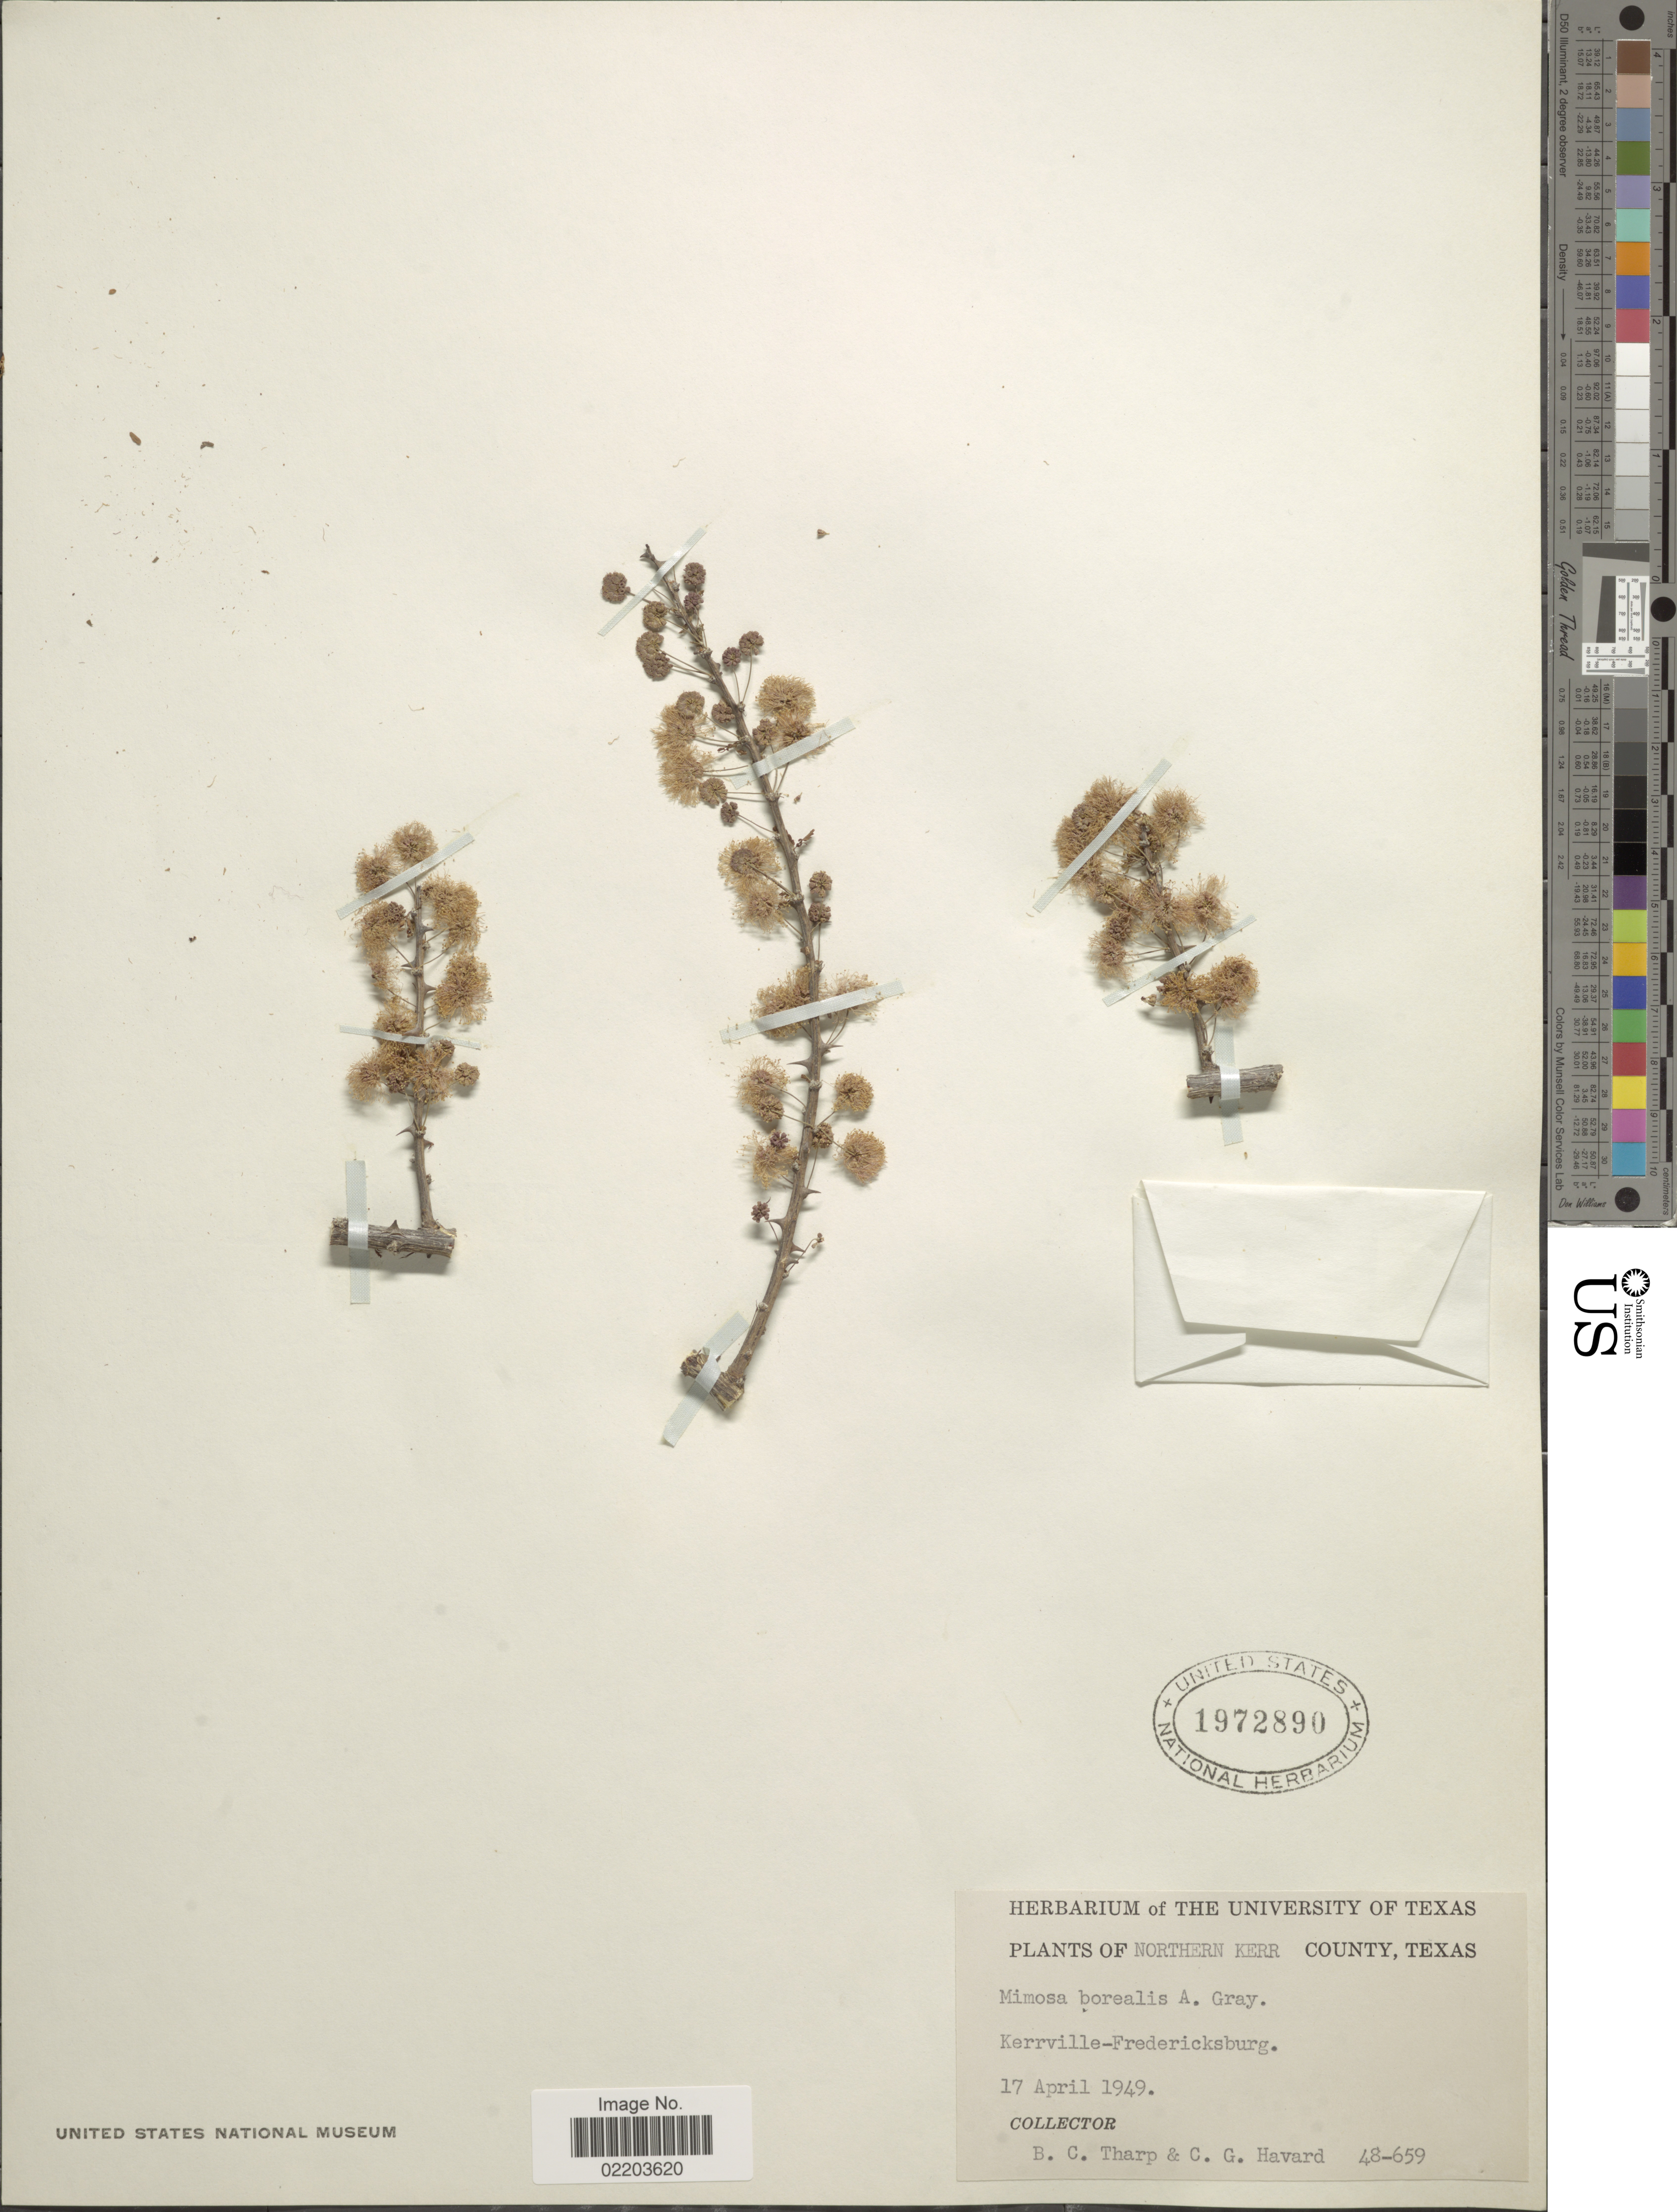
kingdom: Plantae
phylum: Tracheophyta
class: Magnoliopsida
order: Fabales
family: Fabaceae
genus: Mimosa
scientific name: Mimosa borealis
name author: A. Gray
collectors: B. C. Tharp & C. G. Havard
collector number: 48-659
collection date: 1949-04-17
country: United States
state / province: Texas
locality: Northern Kerr, Kerrville-Fredericksburg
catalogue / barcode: US 1972890